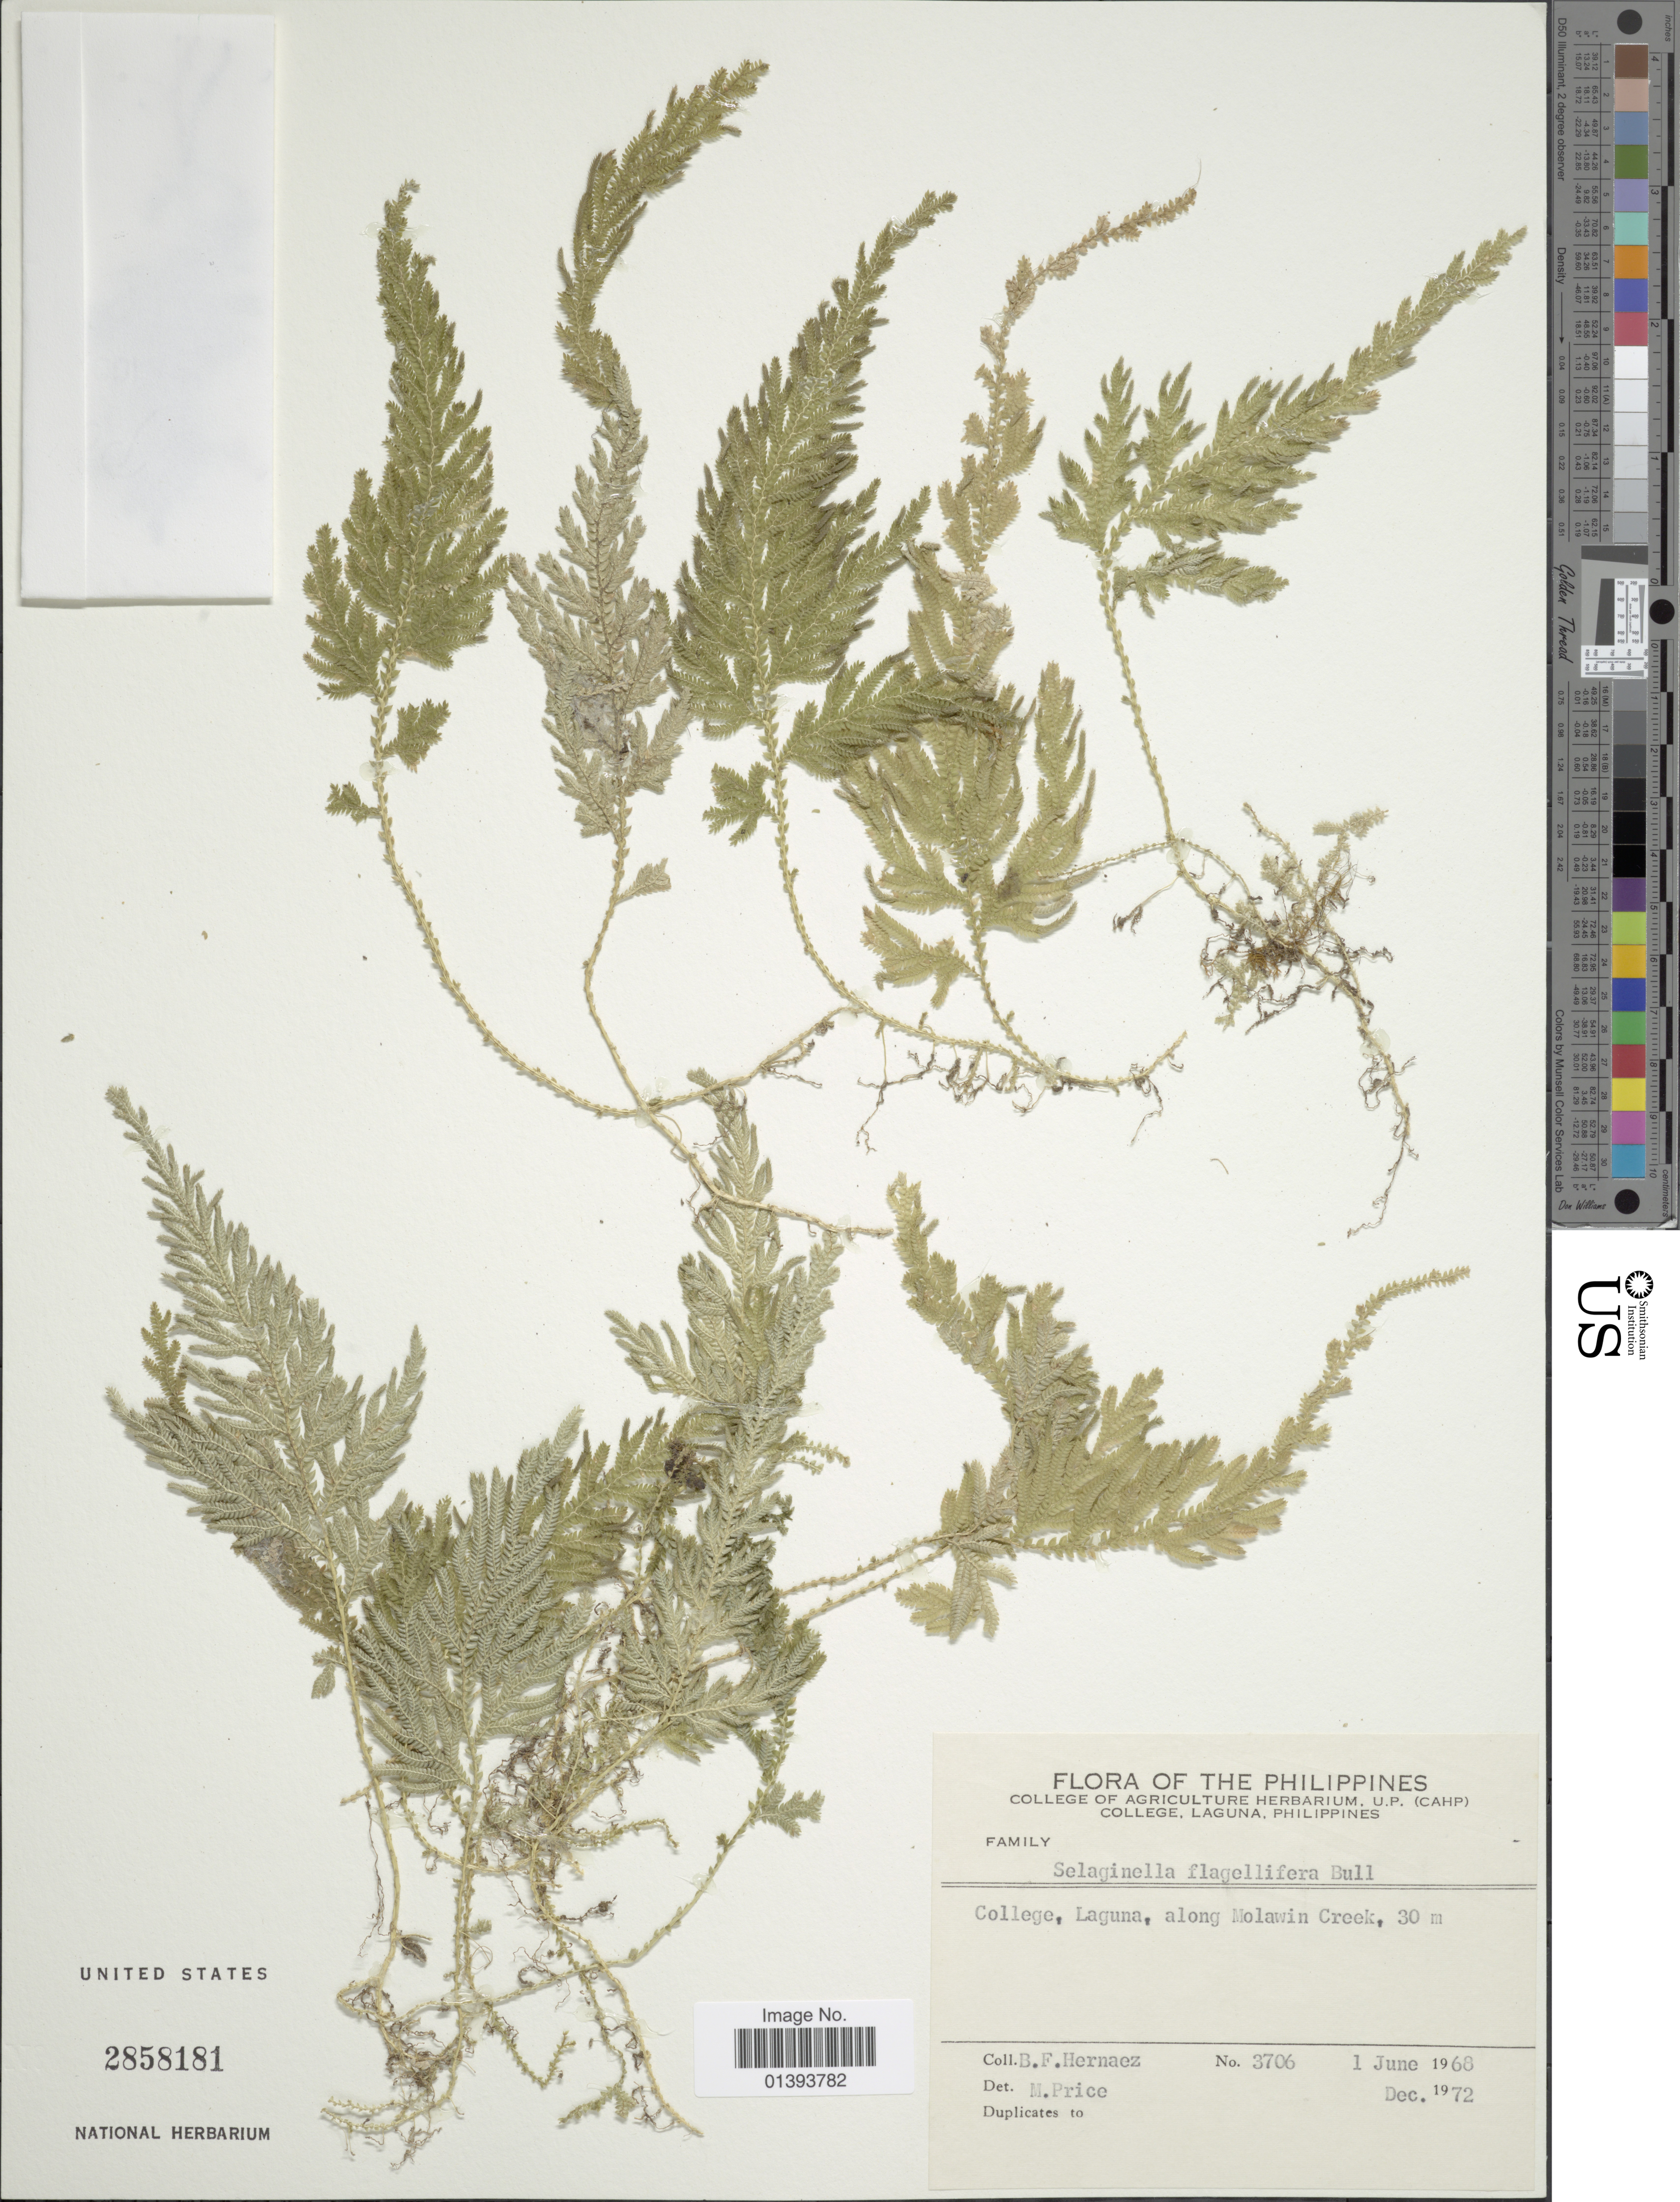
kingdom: Plantae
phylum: Tracheophyta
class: Lycopodiopsida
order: Selaginellales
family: Selaginellaceae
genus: Selaginella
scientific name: Selaginella flagellifera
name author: W. Bull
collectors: B. Hernaez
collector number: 3706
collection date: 1968-06-01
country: Philippines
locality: College, Laguna, along Molawin Creek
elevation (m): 30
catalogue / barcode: US 2858181